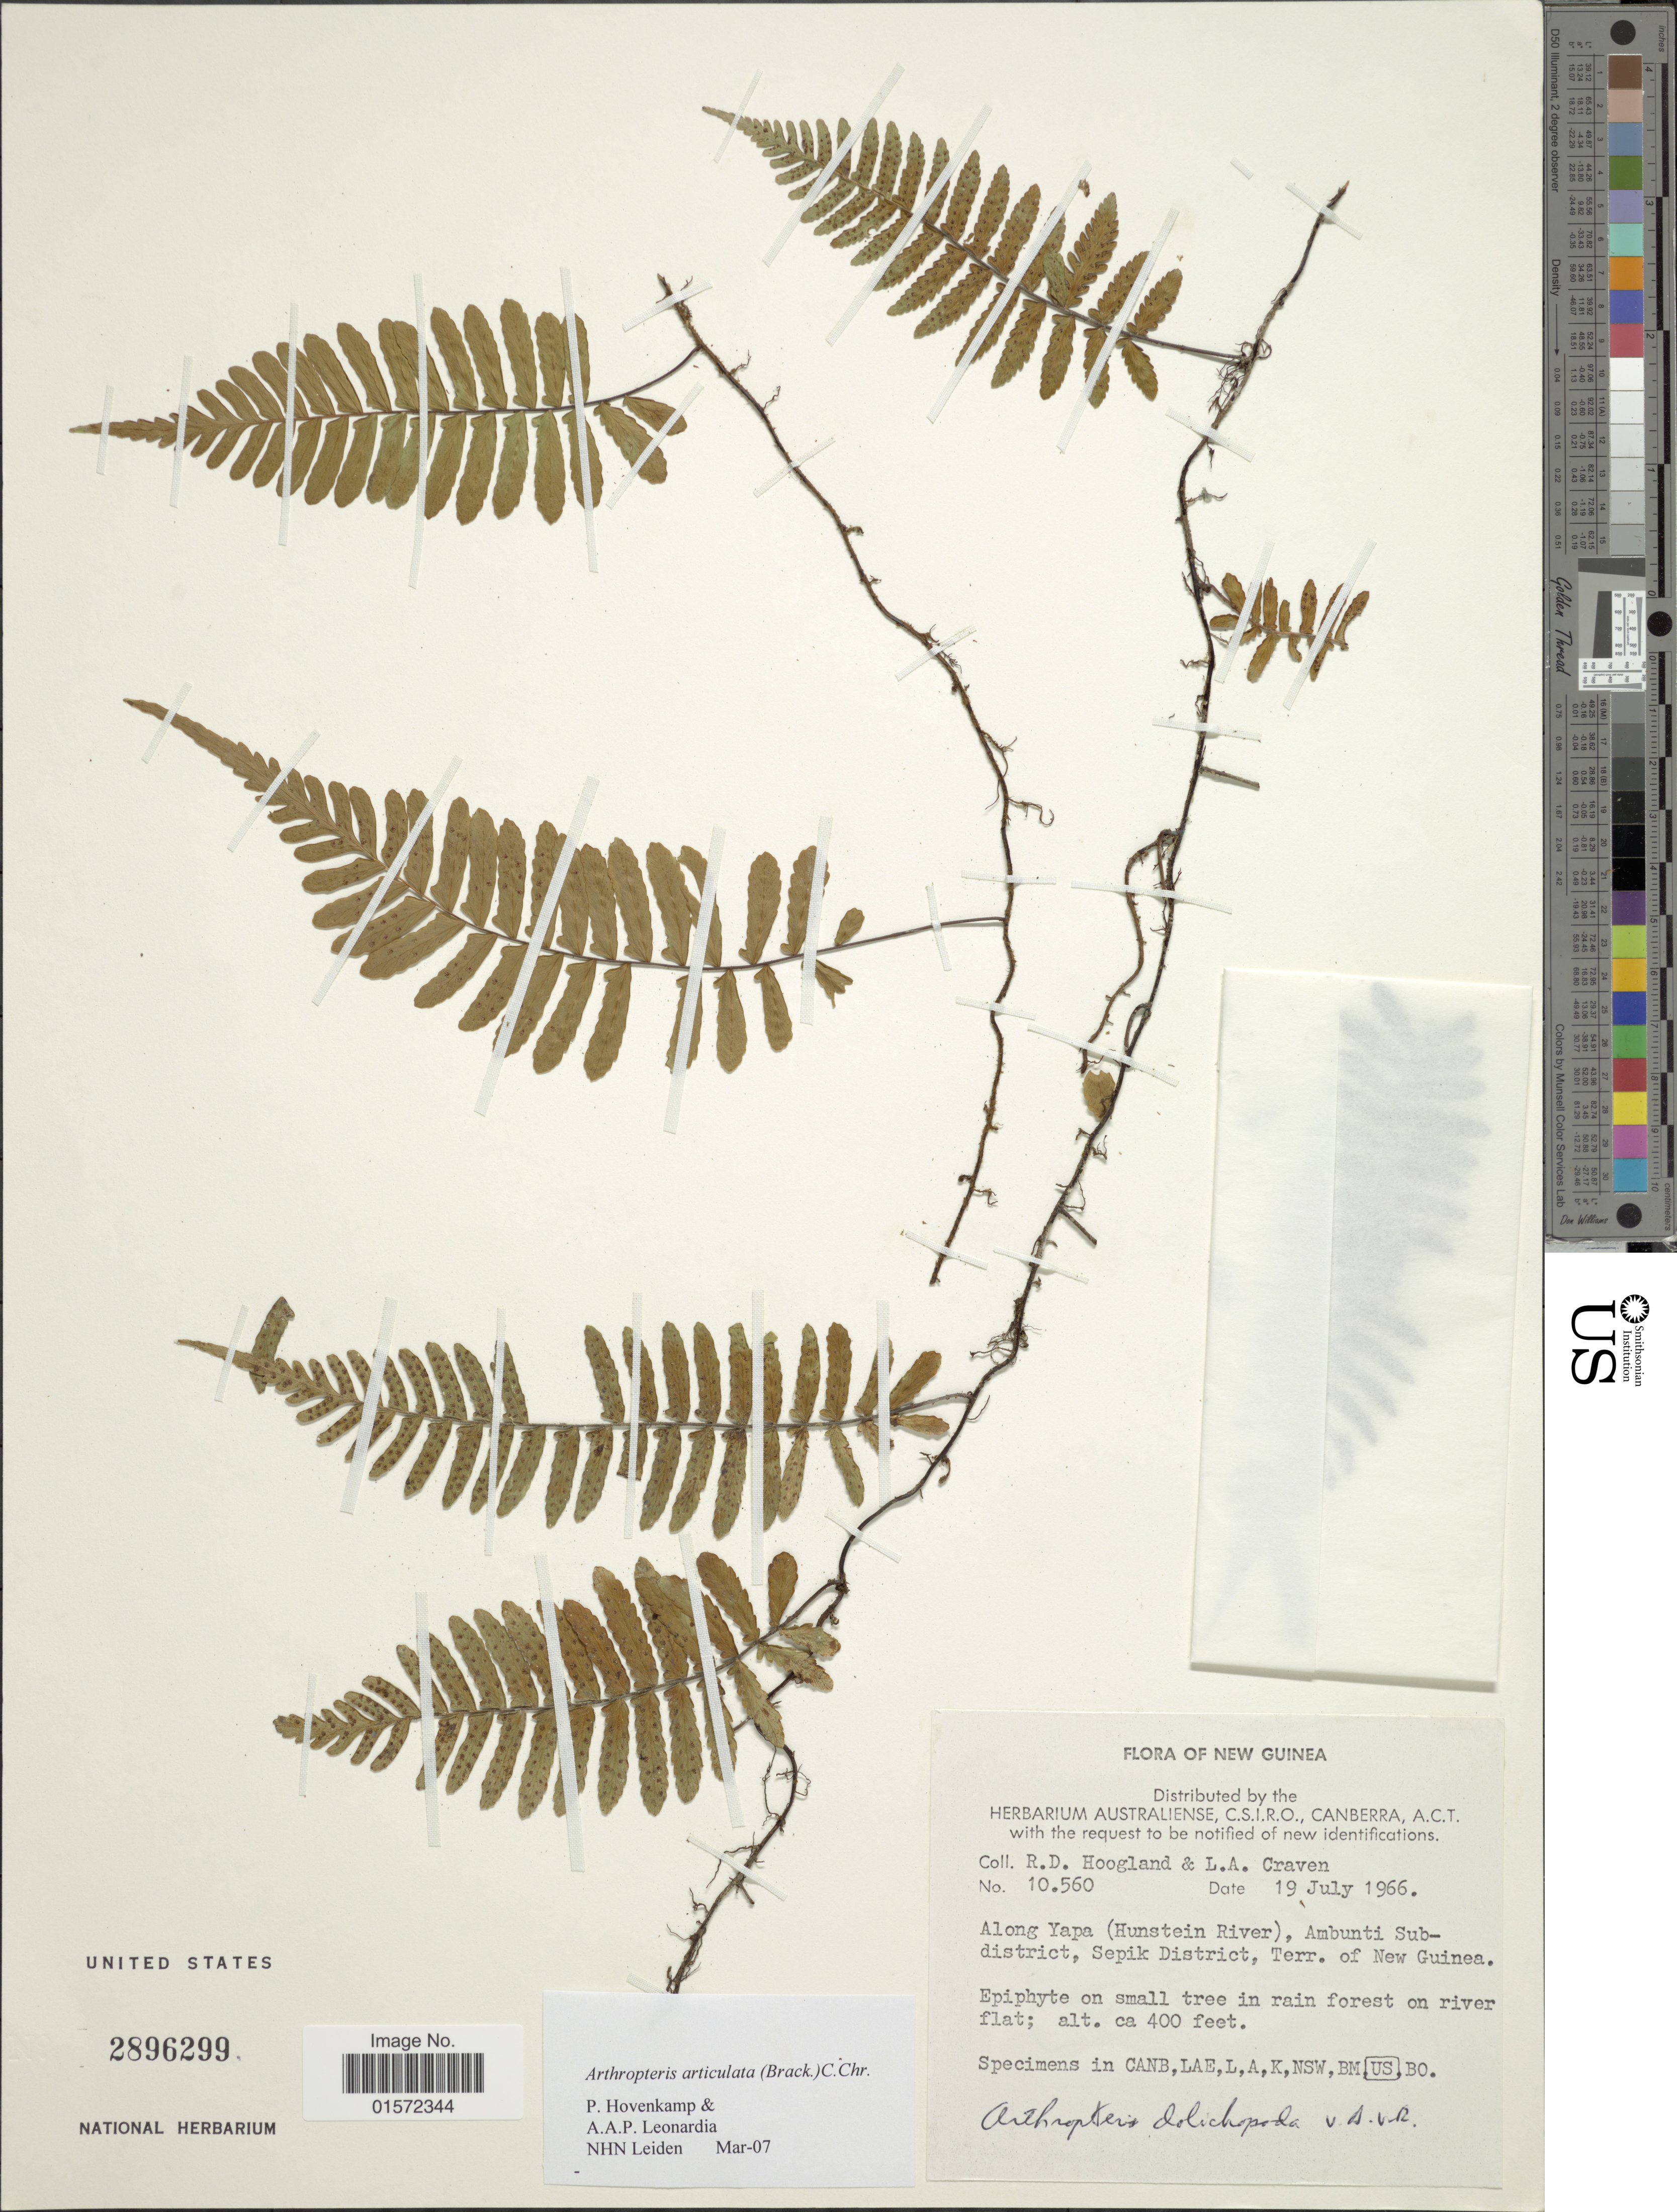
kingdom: Plantae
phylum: Tracheophyta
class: Polypodiopsida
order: Polypodiales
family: Tectariaceae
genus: Arthropteris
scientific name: Arthropteris articulata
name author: (Brack.) C. Chr.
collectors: R. D. Hoogland & L. A. Craven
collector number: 10560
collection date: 1966-07-19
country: Papua New Guinea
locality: New Guinea, Along Yapa (Hunstein River), Ambunti Sub-district, Sepik District, Terr. of New Guinea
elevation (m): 122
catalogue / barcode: US 2896299